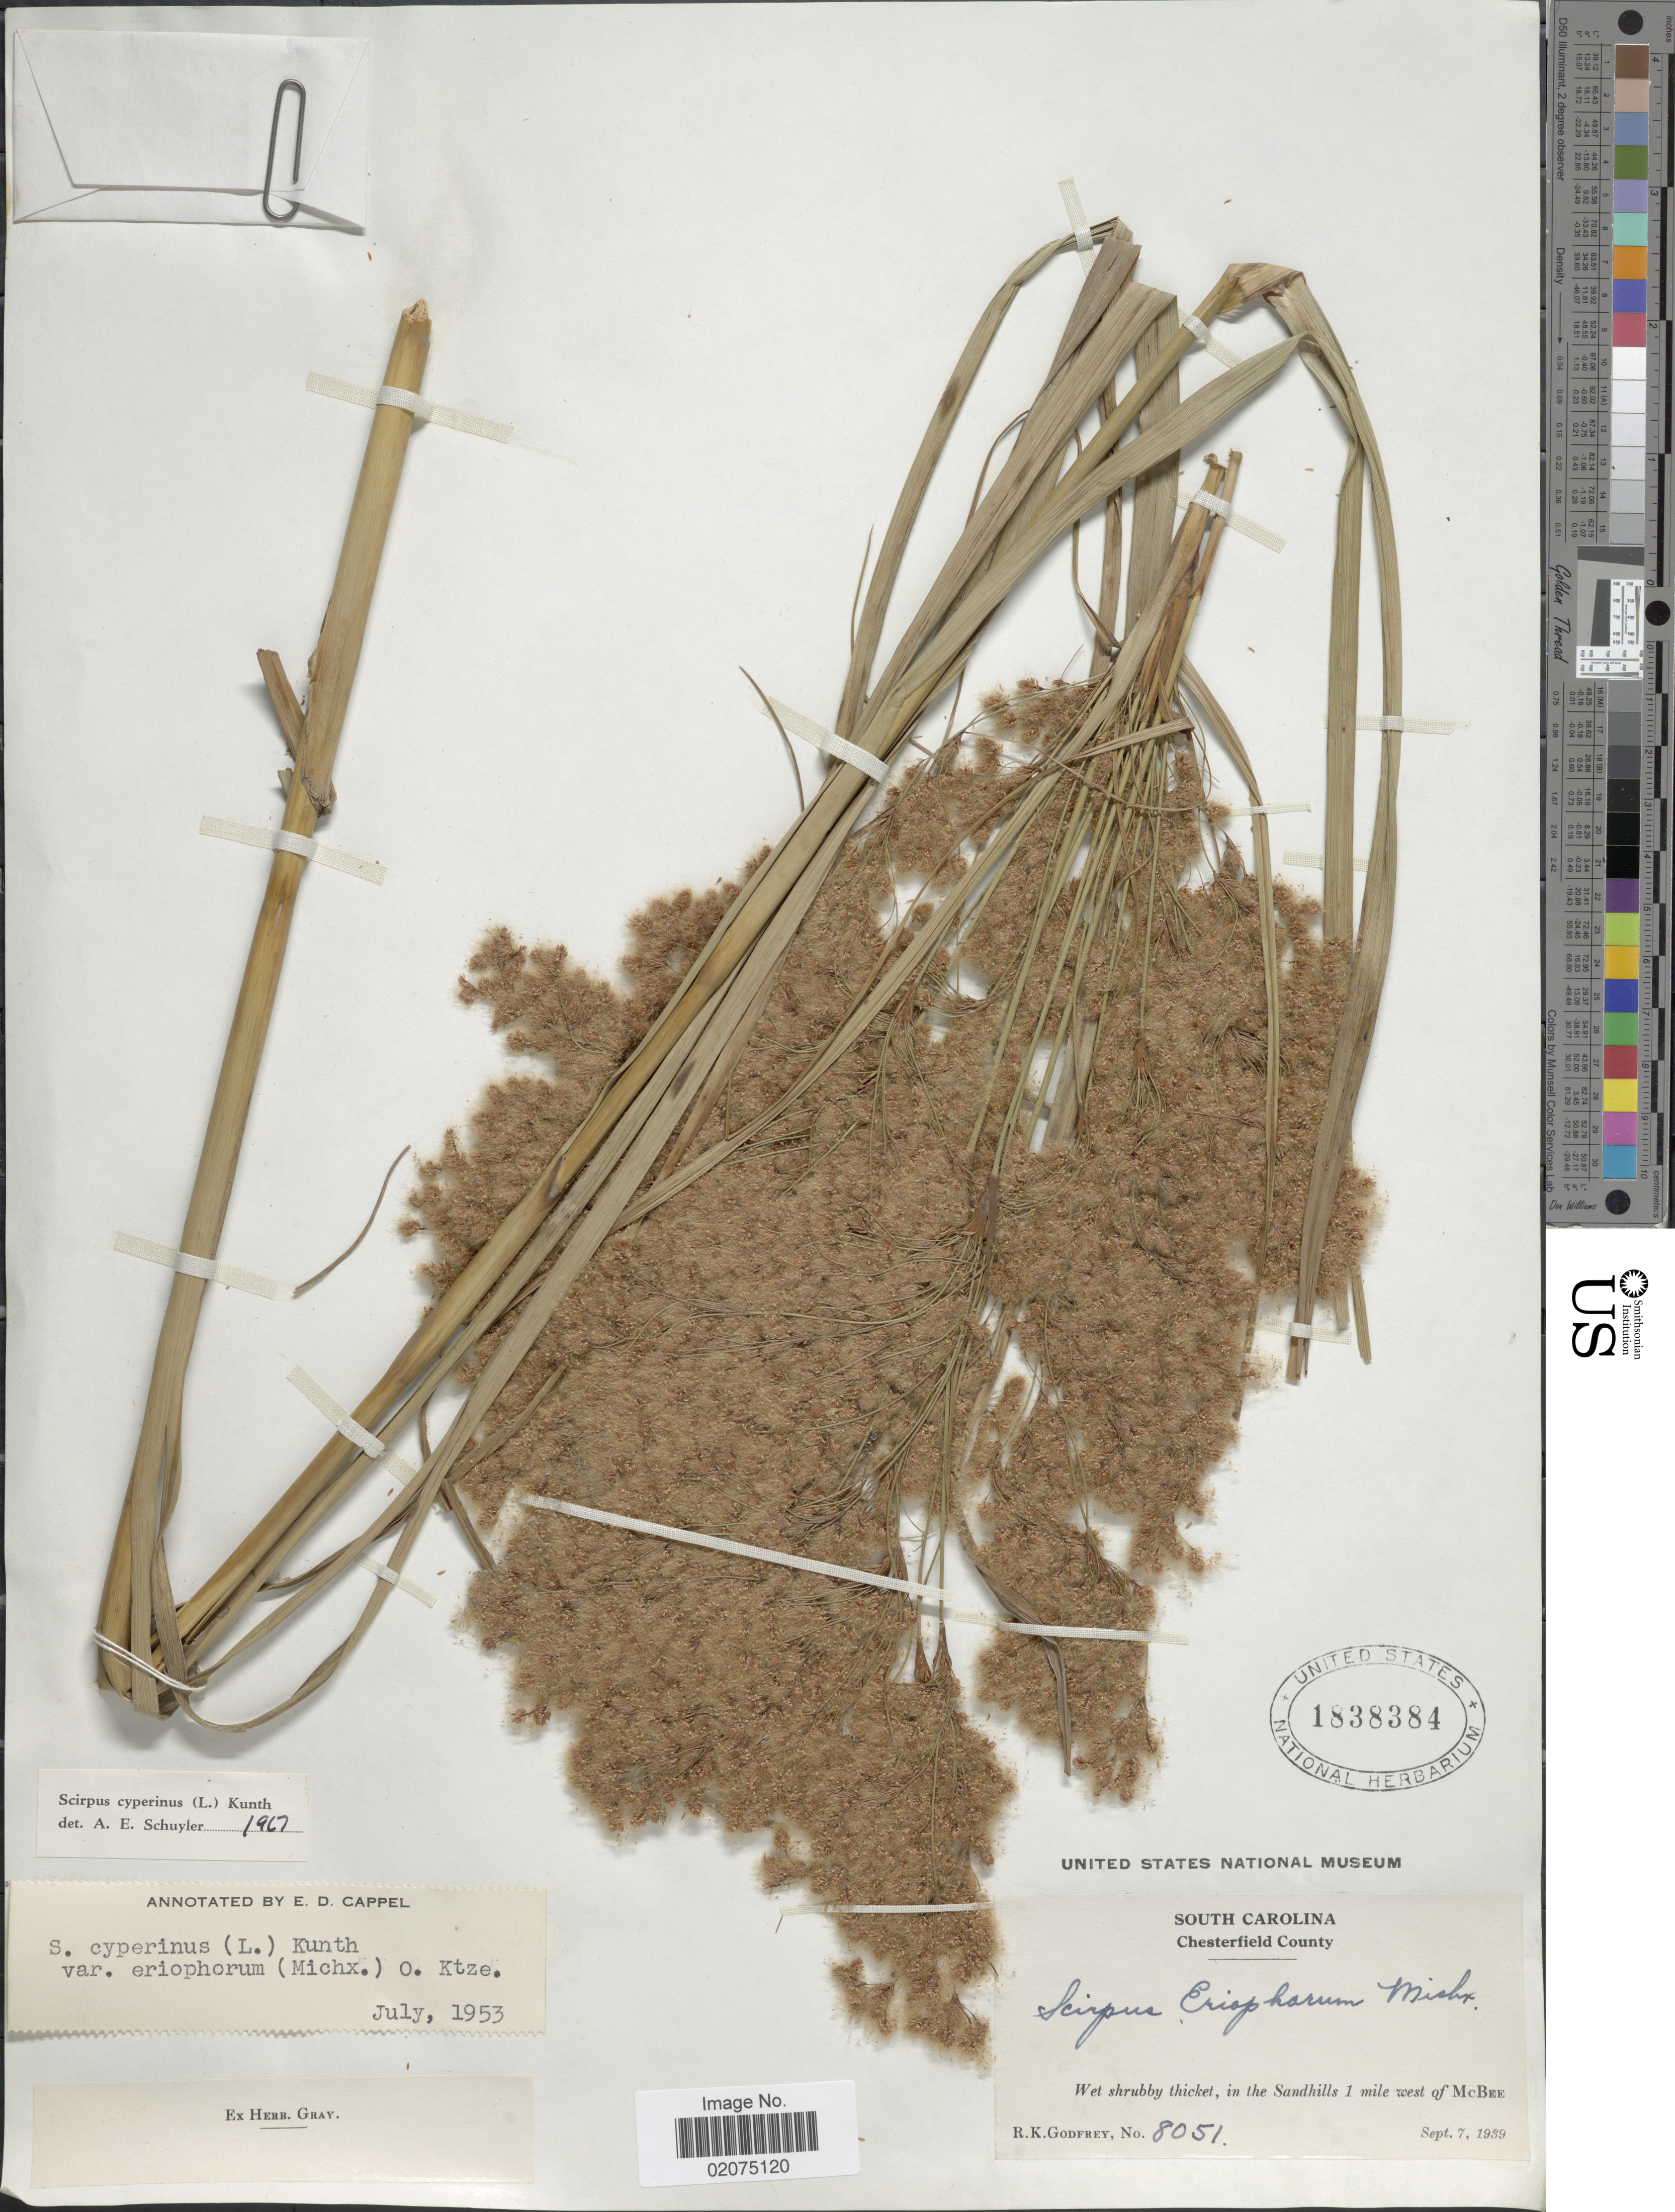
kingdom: Plantae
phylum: Tracheophyta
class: Liliopsida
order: Poales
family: Cyperaceae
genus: Scirpus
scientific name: Scirpus cyperinus (L.) Kunth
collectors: R. K. Godfrey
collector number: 8051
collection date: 1939-09-07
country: United States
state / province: South Carolina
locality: Chesterfield County, Sandhills 1 mile west of McBee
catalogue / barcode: US 1838384